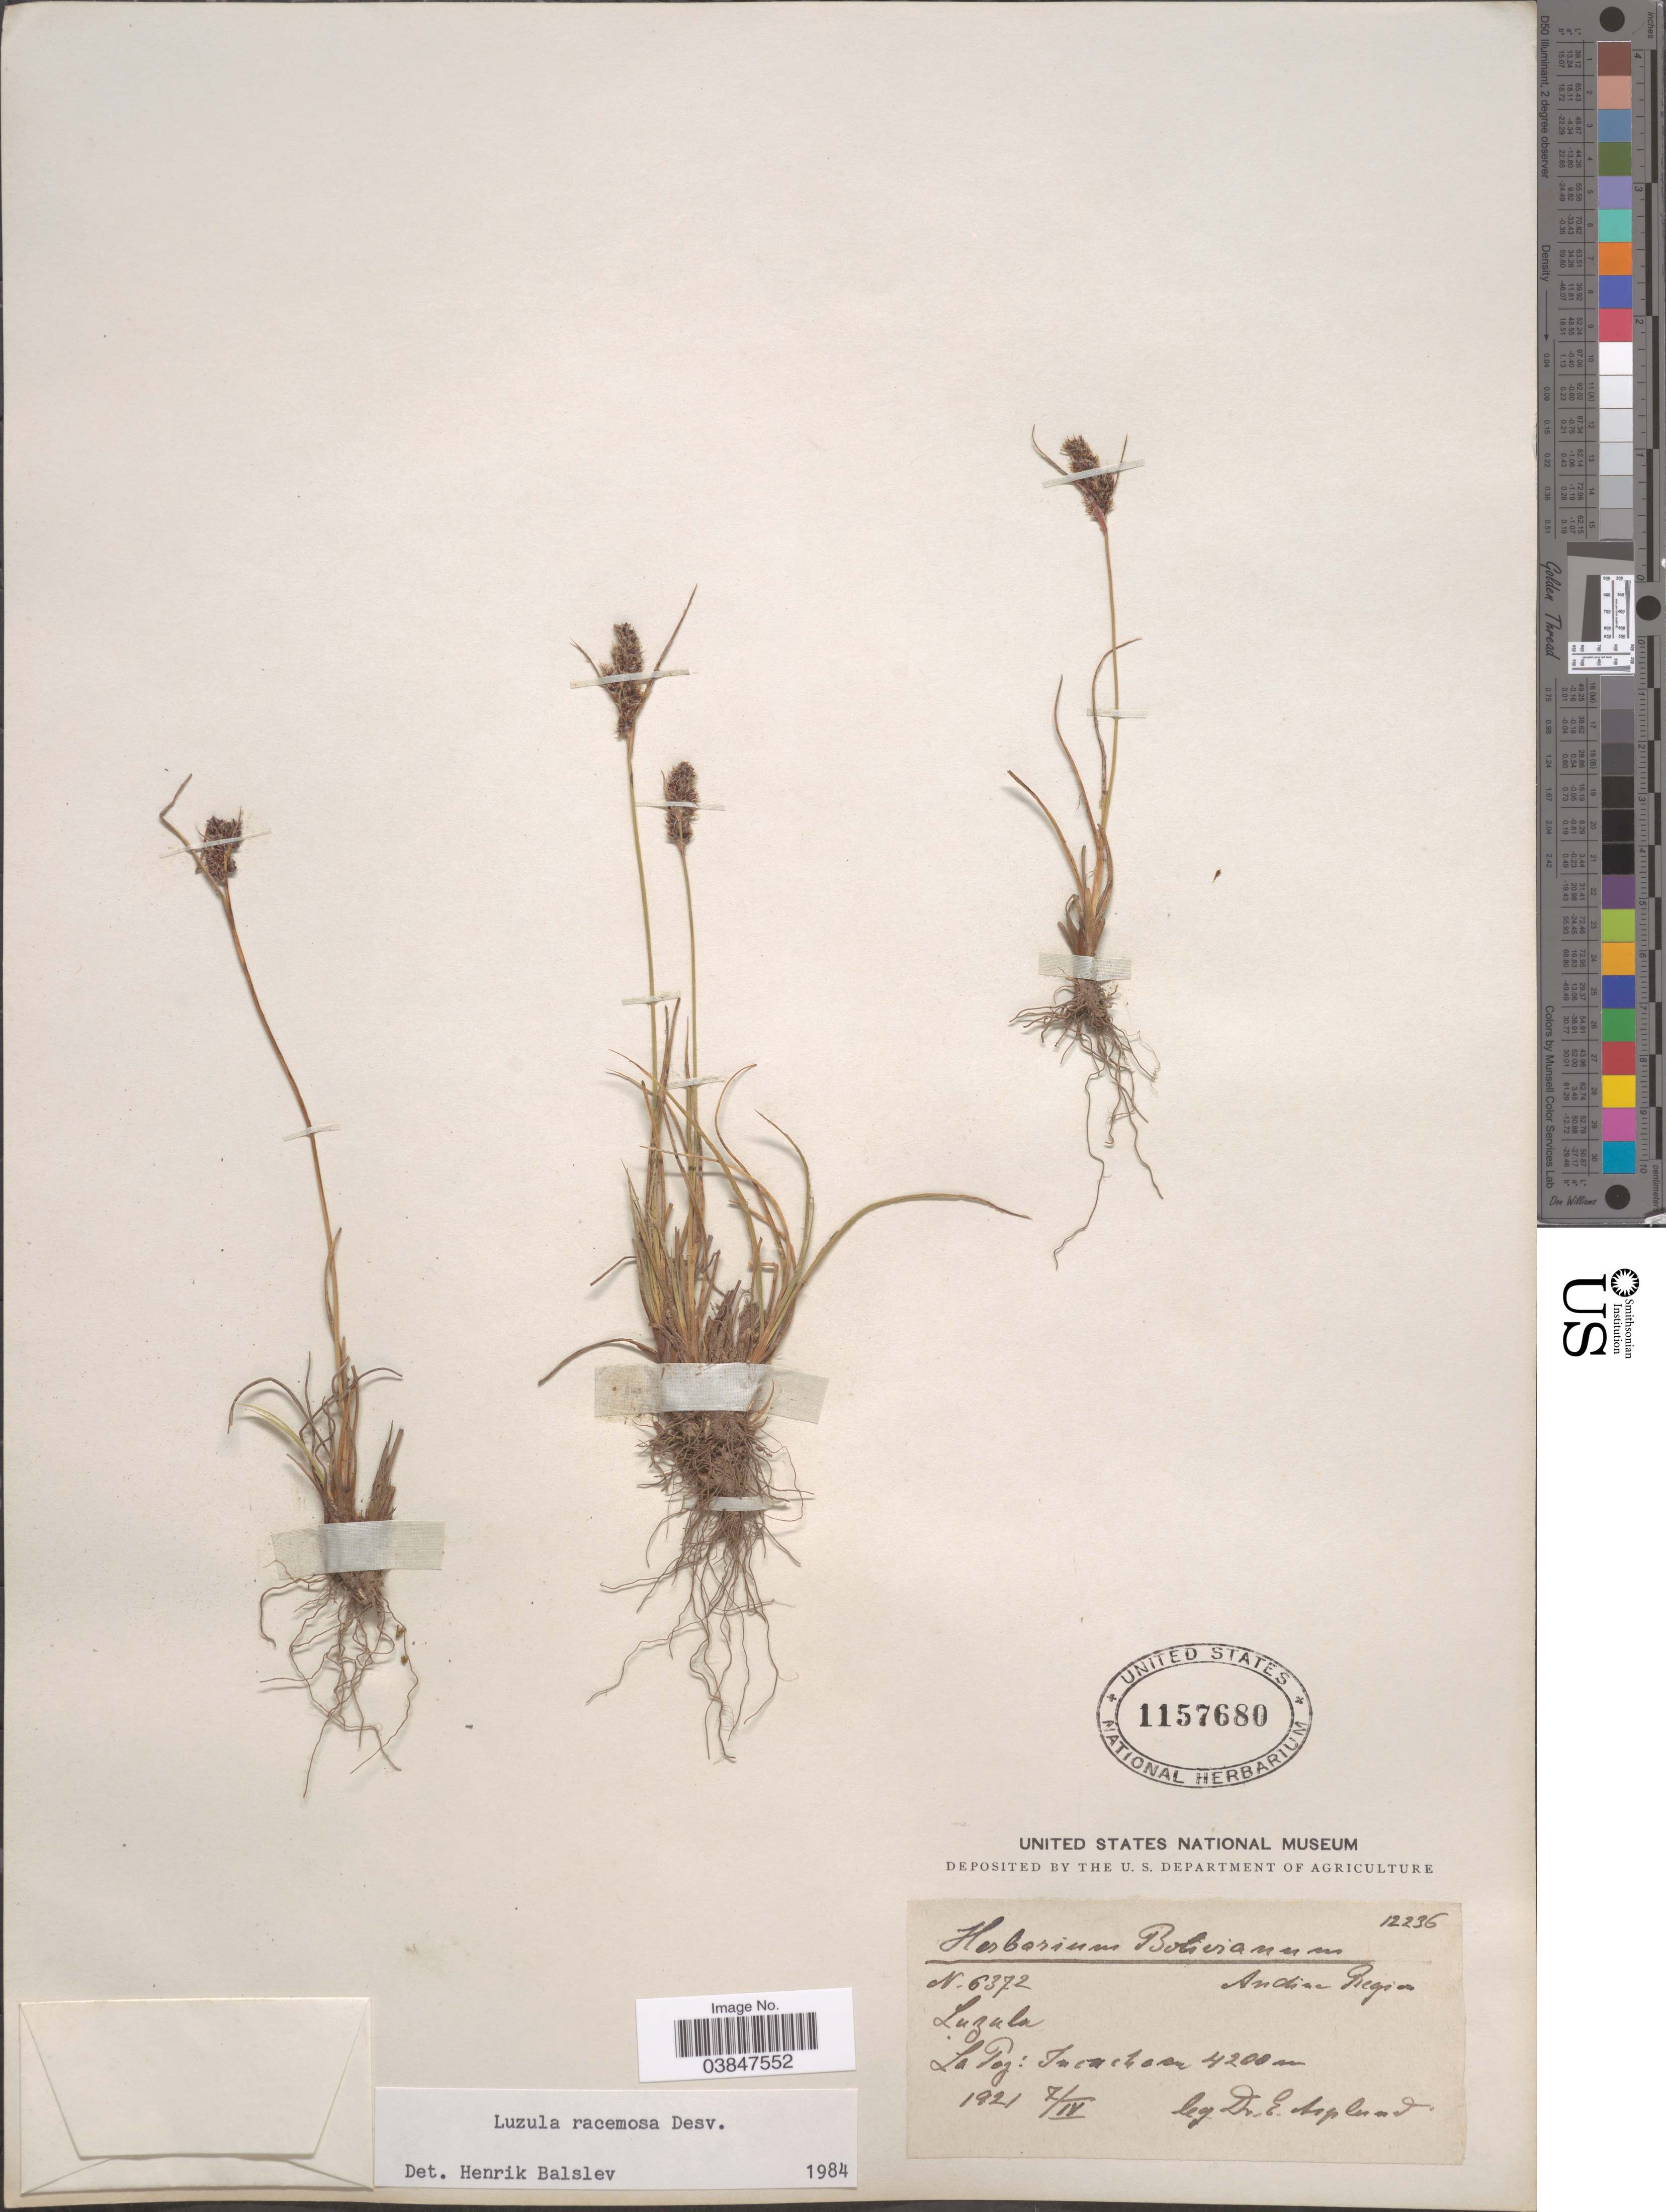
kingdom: Plantae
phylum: Tracheophyta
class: Liliopsida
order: Poales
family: Juncaceae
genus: Luzula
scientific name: Luzula racemosa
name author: Desv.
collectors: E. Asplund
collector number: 6372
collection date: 1921-04-07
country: Bolivia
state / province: La Paz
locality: Andina Region. Incachaca.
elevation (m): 4200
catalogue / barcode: US 1157680